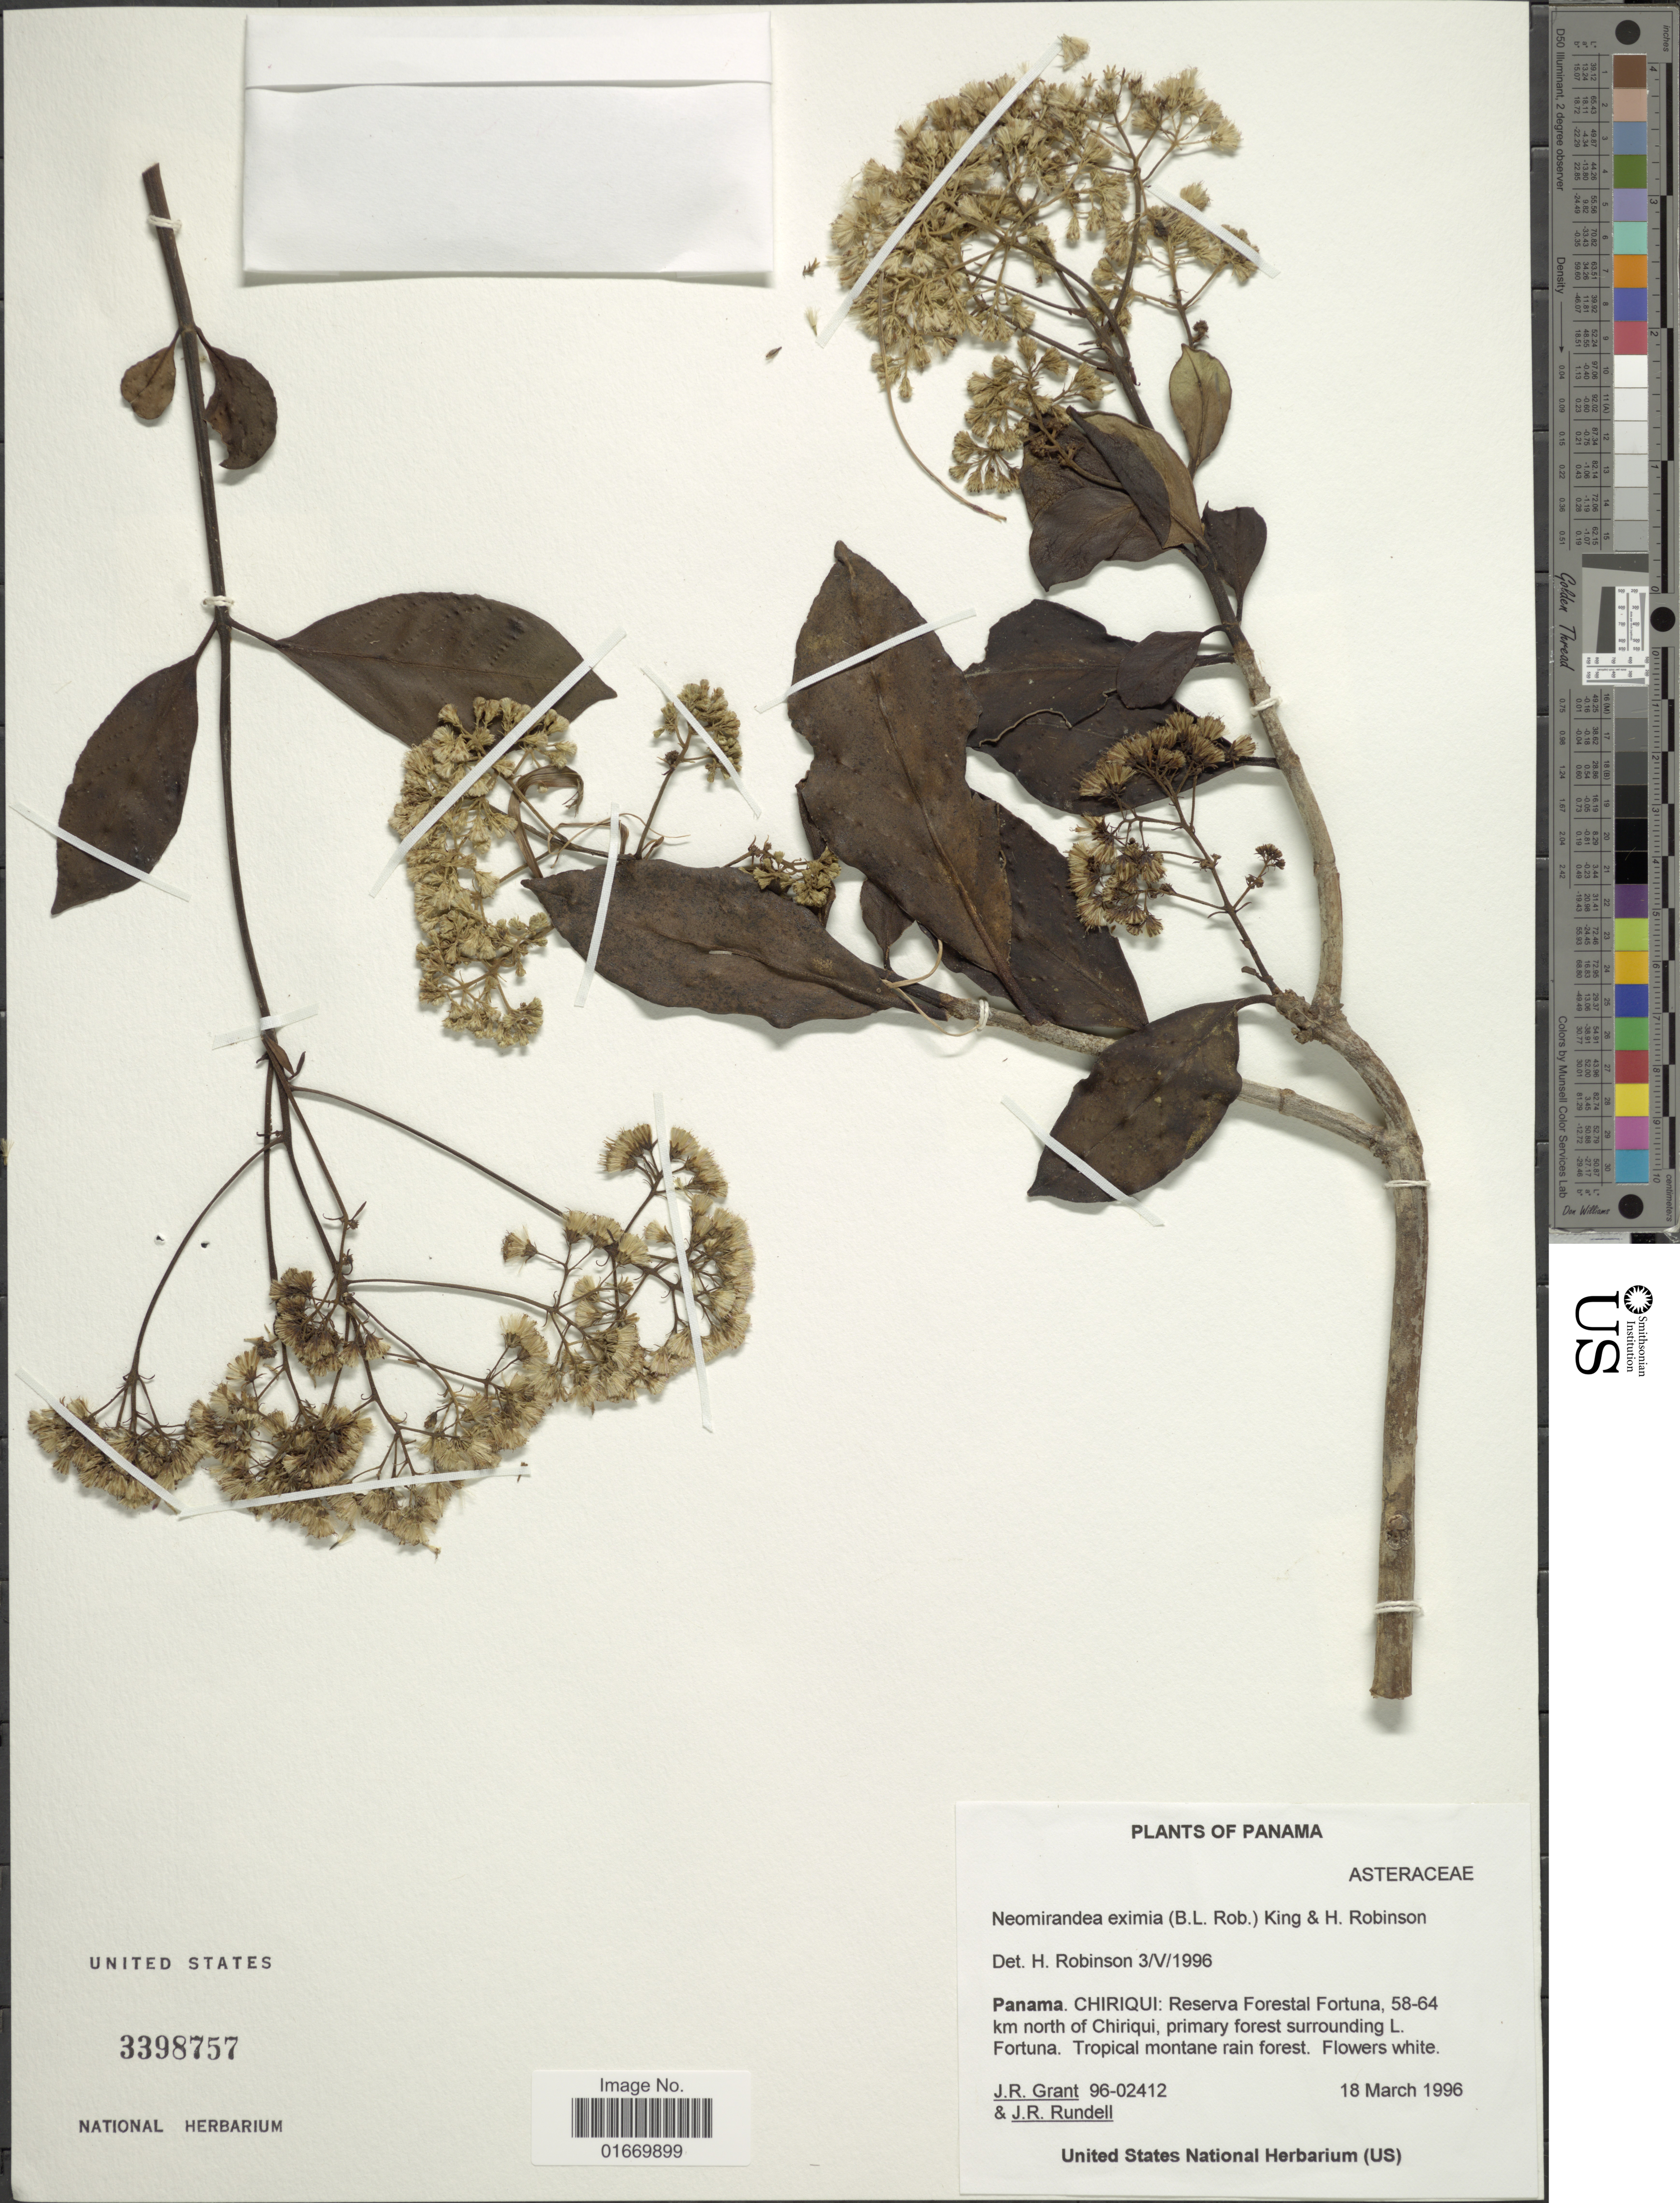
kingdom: Plantae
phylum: Tracheophyta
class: Magnoliopsida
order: Asterales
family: Asteraceae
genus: Neomirandea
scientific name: Neomirandea eximia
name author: (B.L. Rob.) R.M. King & H. Rob.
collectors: J. Grant & J. R. Rundell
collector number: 96-02412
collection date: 1996-03-18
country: Panama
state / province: Chiriqui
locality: Reserva Forestal Fortuna, 58-64 km north of Chiriqui, L. Fortuna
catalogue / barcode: US 3398757